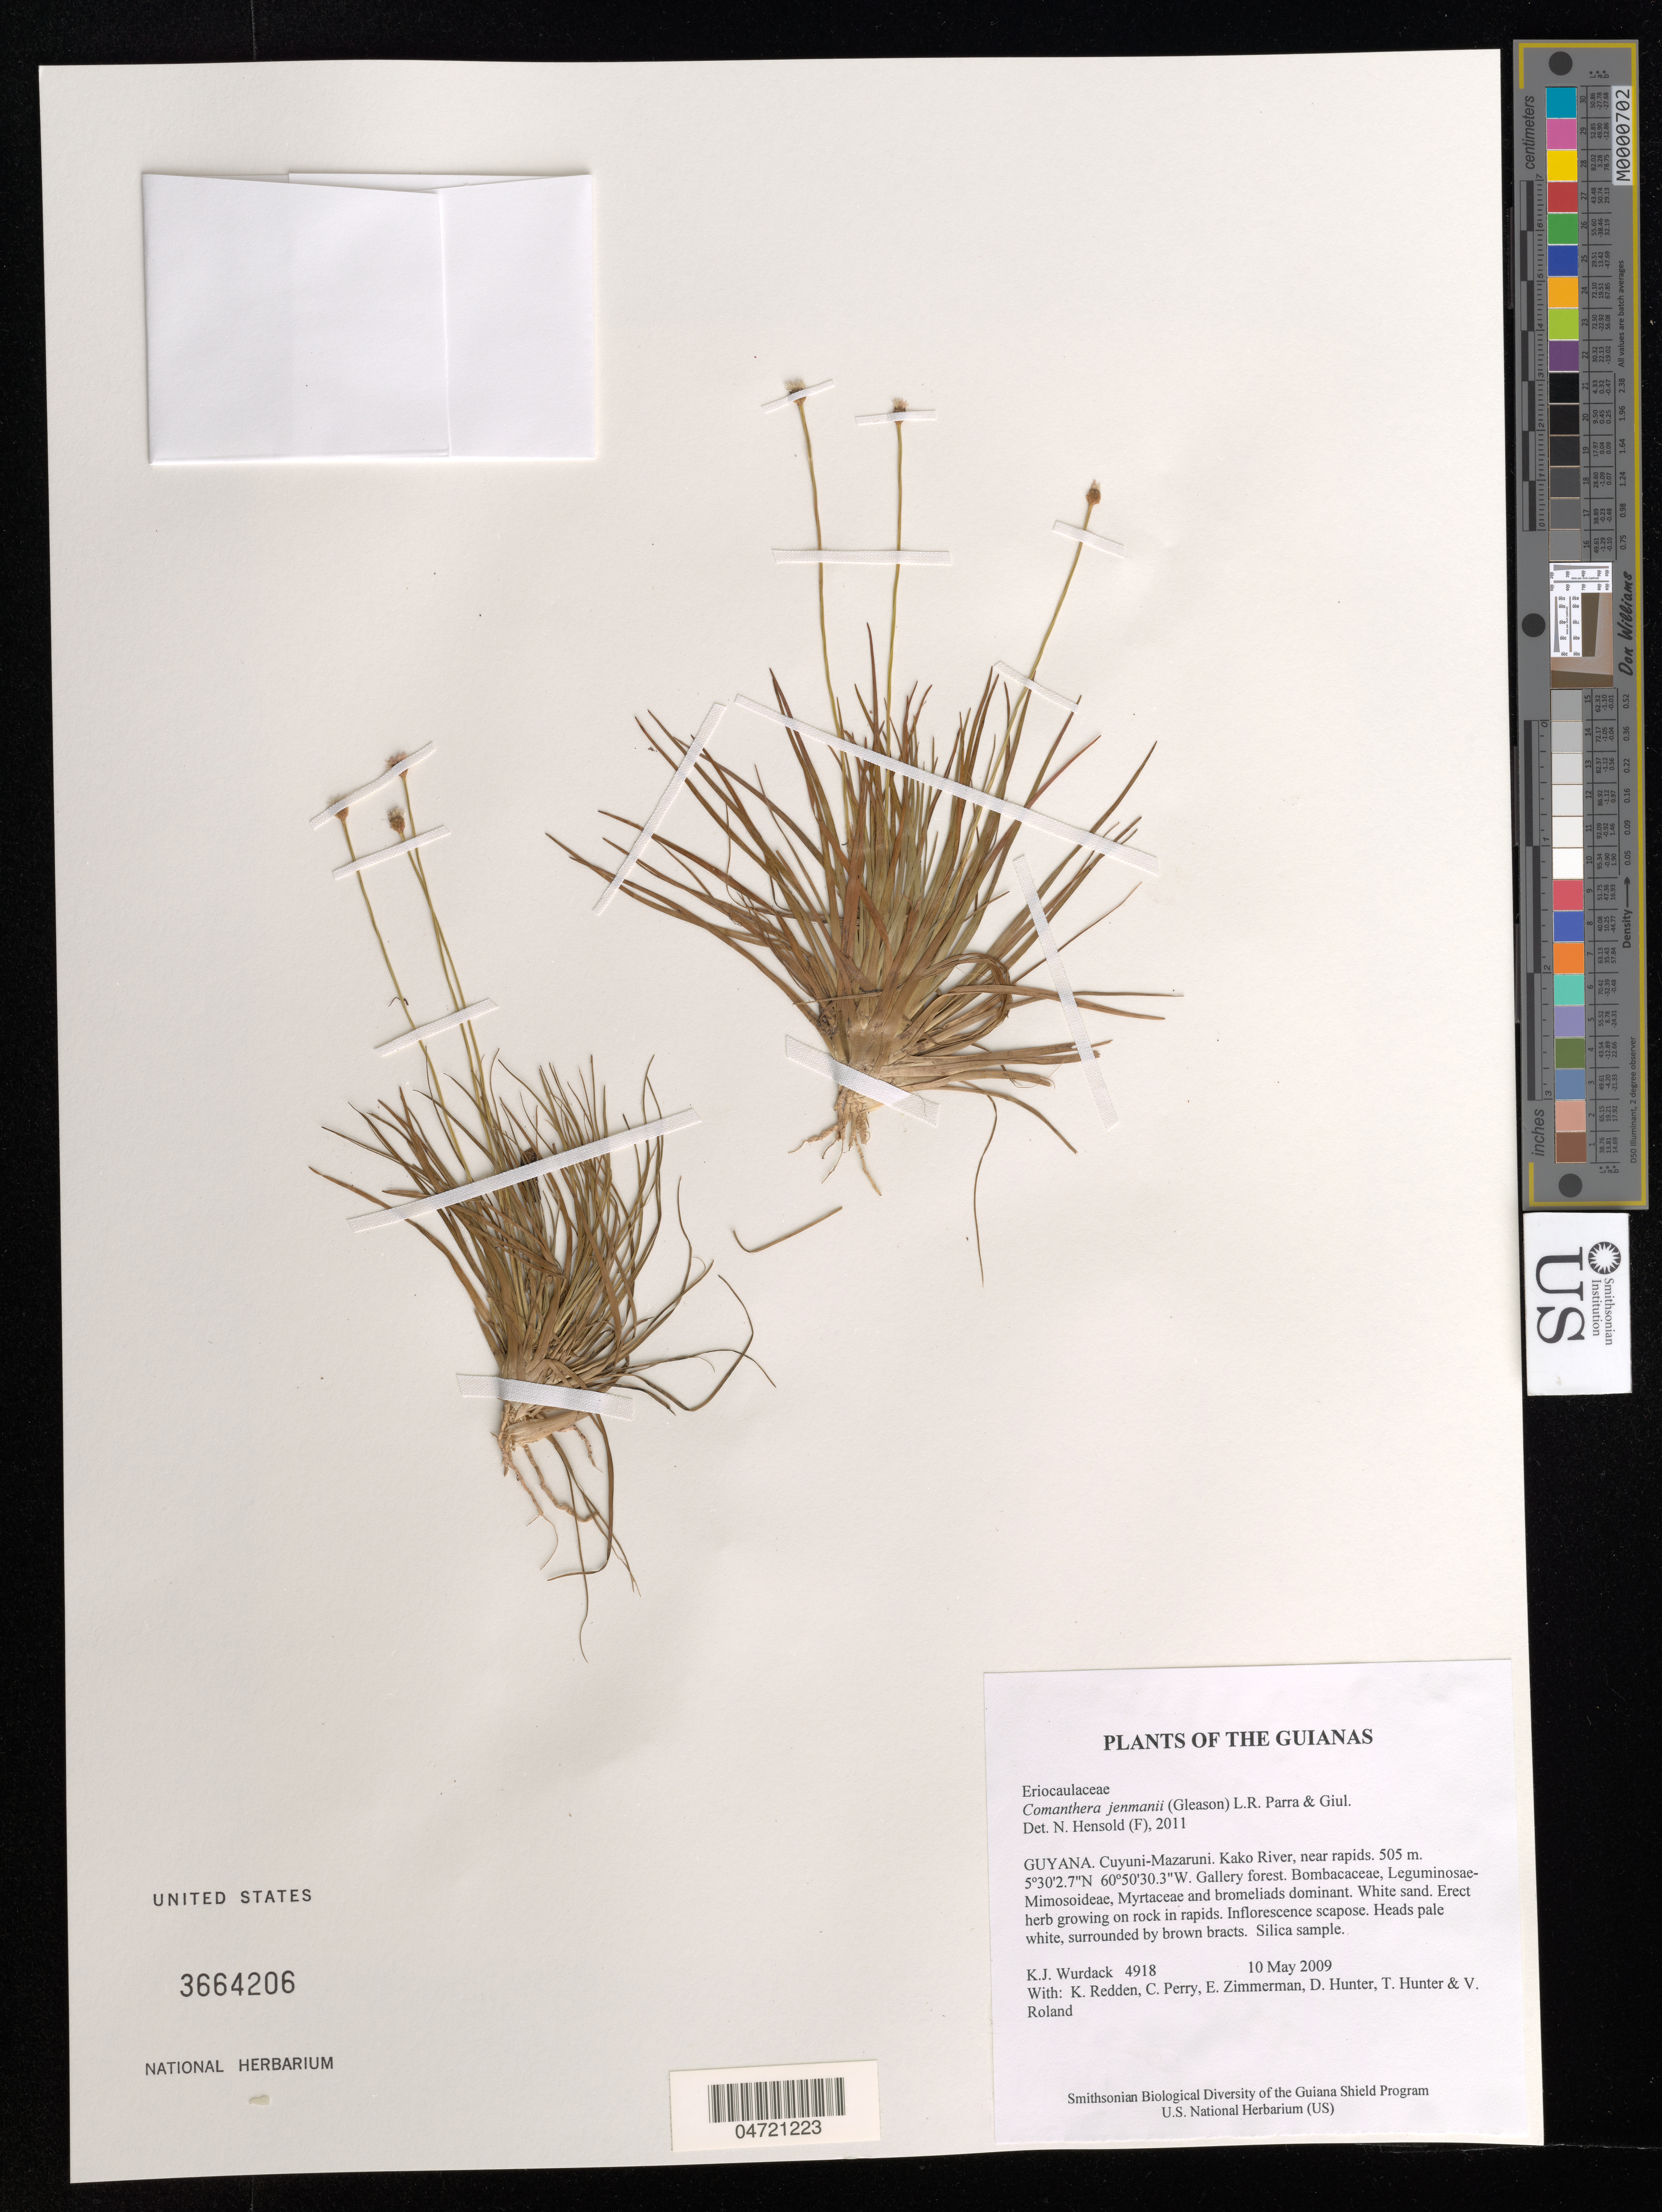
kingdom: Plantae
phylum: Tracheophyta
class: Liliopsida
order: Poales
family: Eriocaulaceae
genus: Comanthera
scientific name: Comanthera jenmanii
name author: (Gleason) L.R. Parra & Giul.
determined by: Hensold, N.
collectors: K. Wurdack, K. M. Redden, C. Perry, E. Zimmerman, D. Hunter, T. Hunter & V. Roland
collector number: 4918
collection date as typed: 10 May 2009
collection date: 2009-05-10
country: Guyana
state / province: Cuyuni-Mazaruni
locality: Kako River, near rapids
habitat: Gallery forest. Bombacaceae, Leguminosae-Mimosoideae, Myrtaceae and bromeliads dominant. White sand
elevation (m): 505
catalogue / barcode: US 3664206